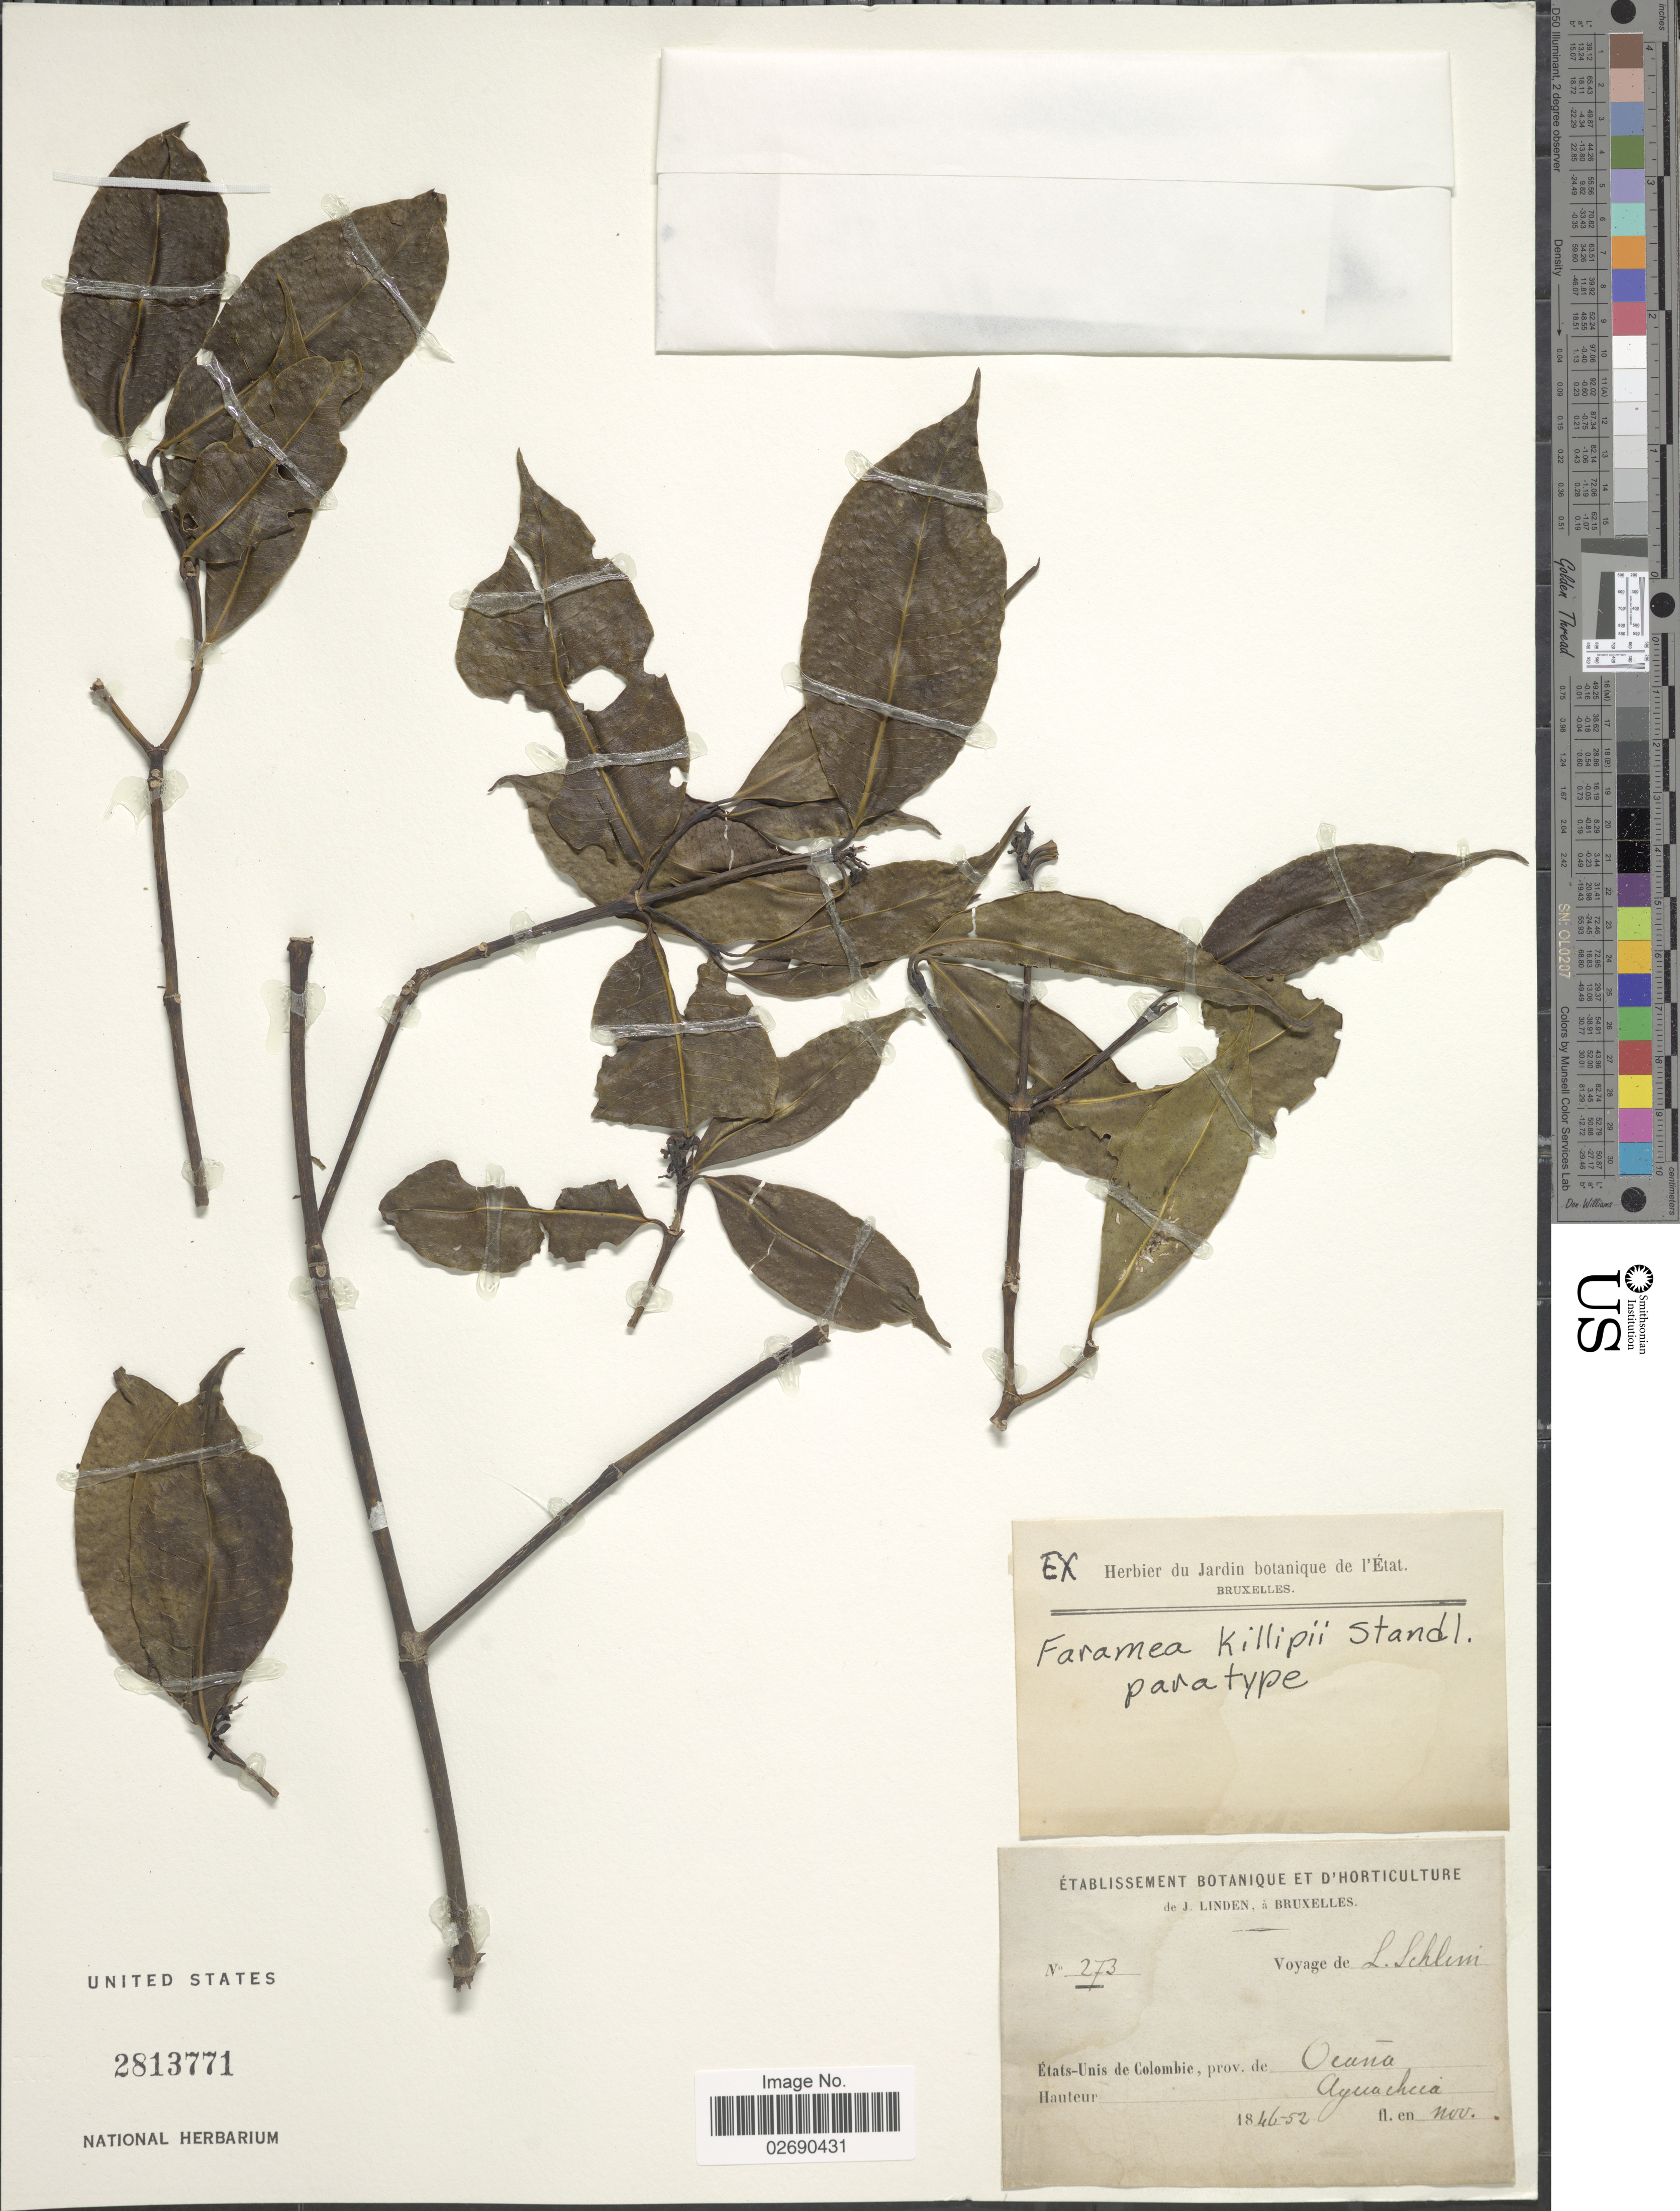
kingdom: Plantae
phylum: Tracheophyta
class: Magnoliopsida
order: Gentianales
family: Rubiaceae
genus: Faramea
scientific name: Faramea killipii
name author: Standl.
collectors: J. Linden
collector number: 273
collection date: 1846-11/1852-11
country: Colombia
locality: Etats-Unis de Colombie, prov. de Ocana. Aguachua.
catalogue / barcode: US 2813771